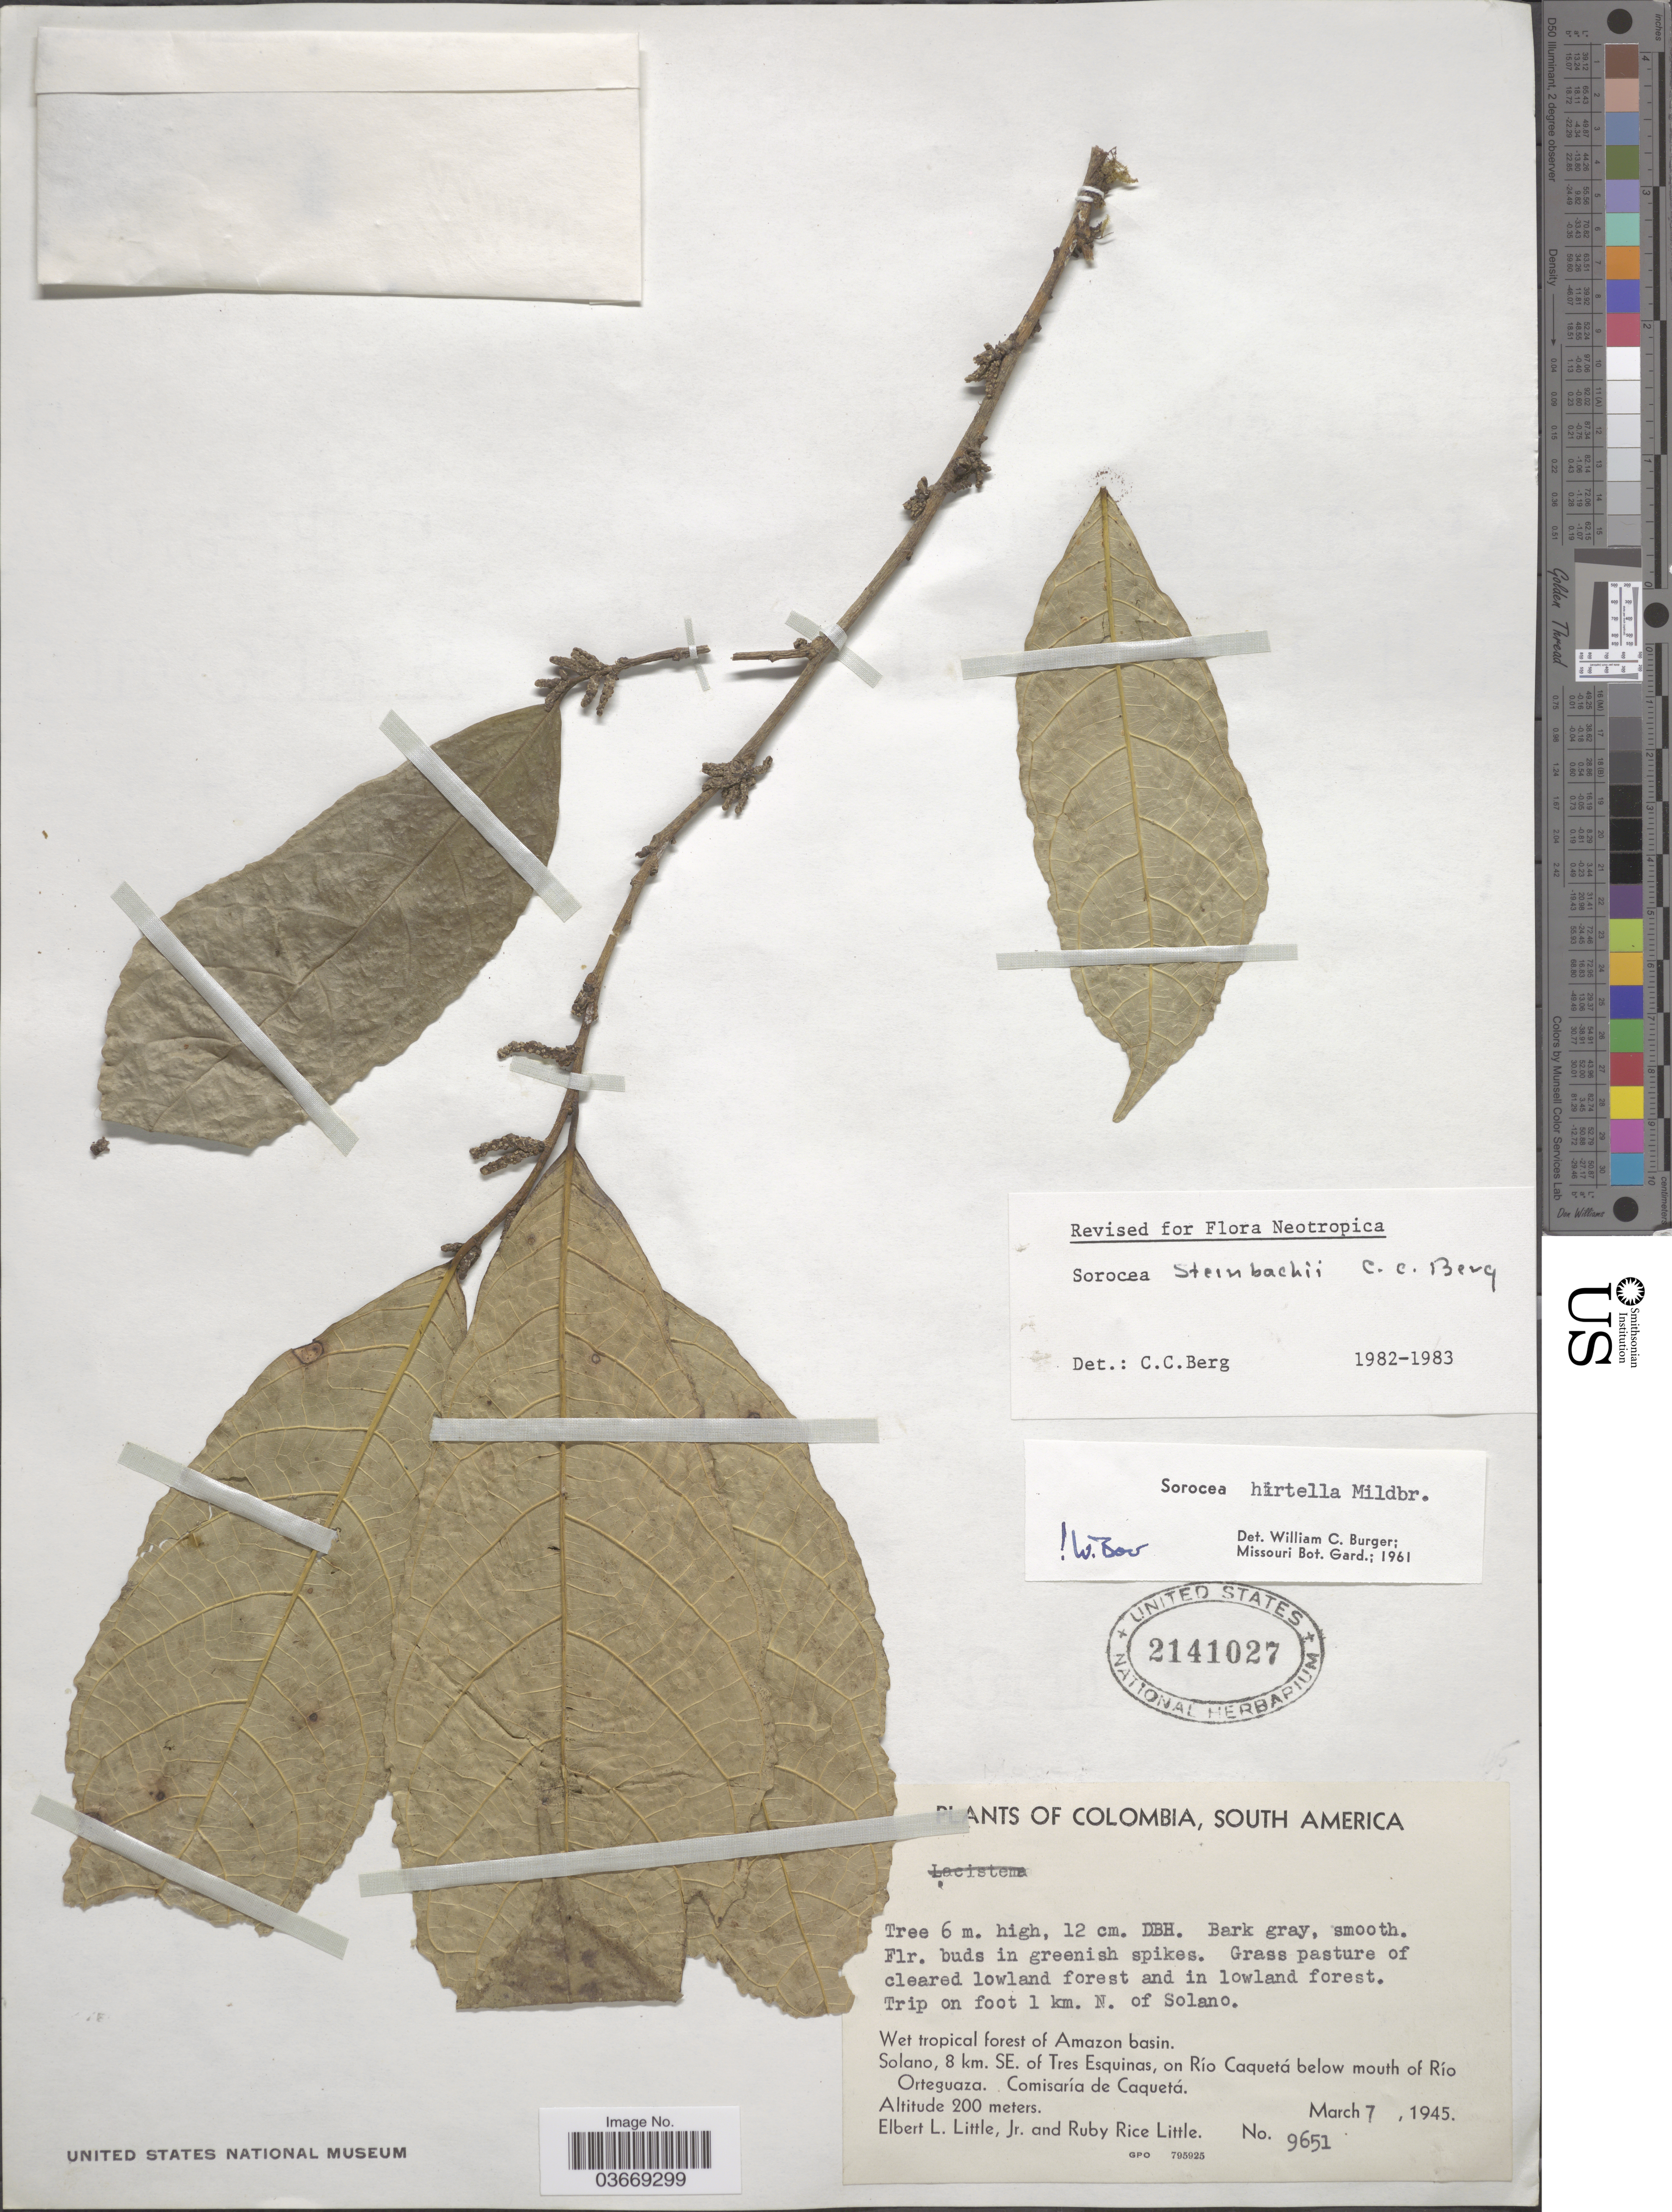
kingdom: Plantae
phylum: Tracheophyta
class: Magnoliopsida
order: Rosales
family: Moraceae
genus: Sorocea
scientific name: Sorocea steinbachii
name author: C.C. Berg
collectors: E. L. Little & R. R. Little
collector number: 9651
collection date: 1945-03-07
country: Colombia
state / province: Caquetá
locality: Trip on foot 1 km. N. of Solano. Wet tropical forest of Amazon basin. Solano, 8 km. SE. of Tres Esquinas, on Río Caquetá below mouth of Río Orteguaza. Comisaría de Caquetá.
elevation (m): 200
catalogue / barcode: US 2141027